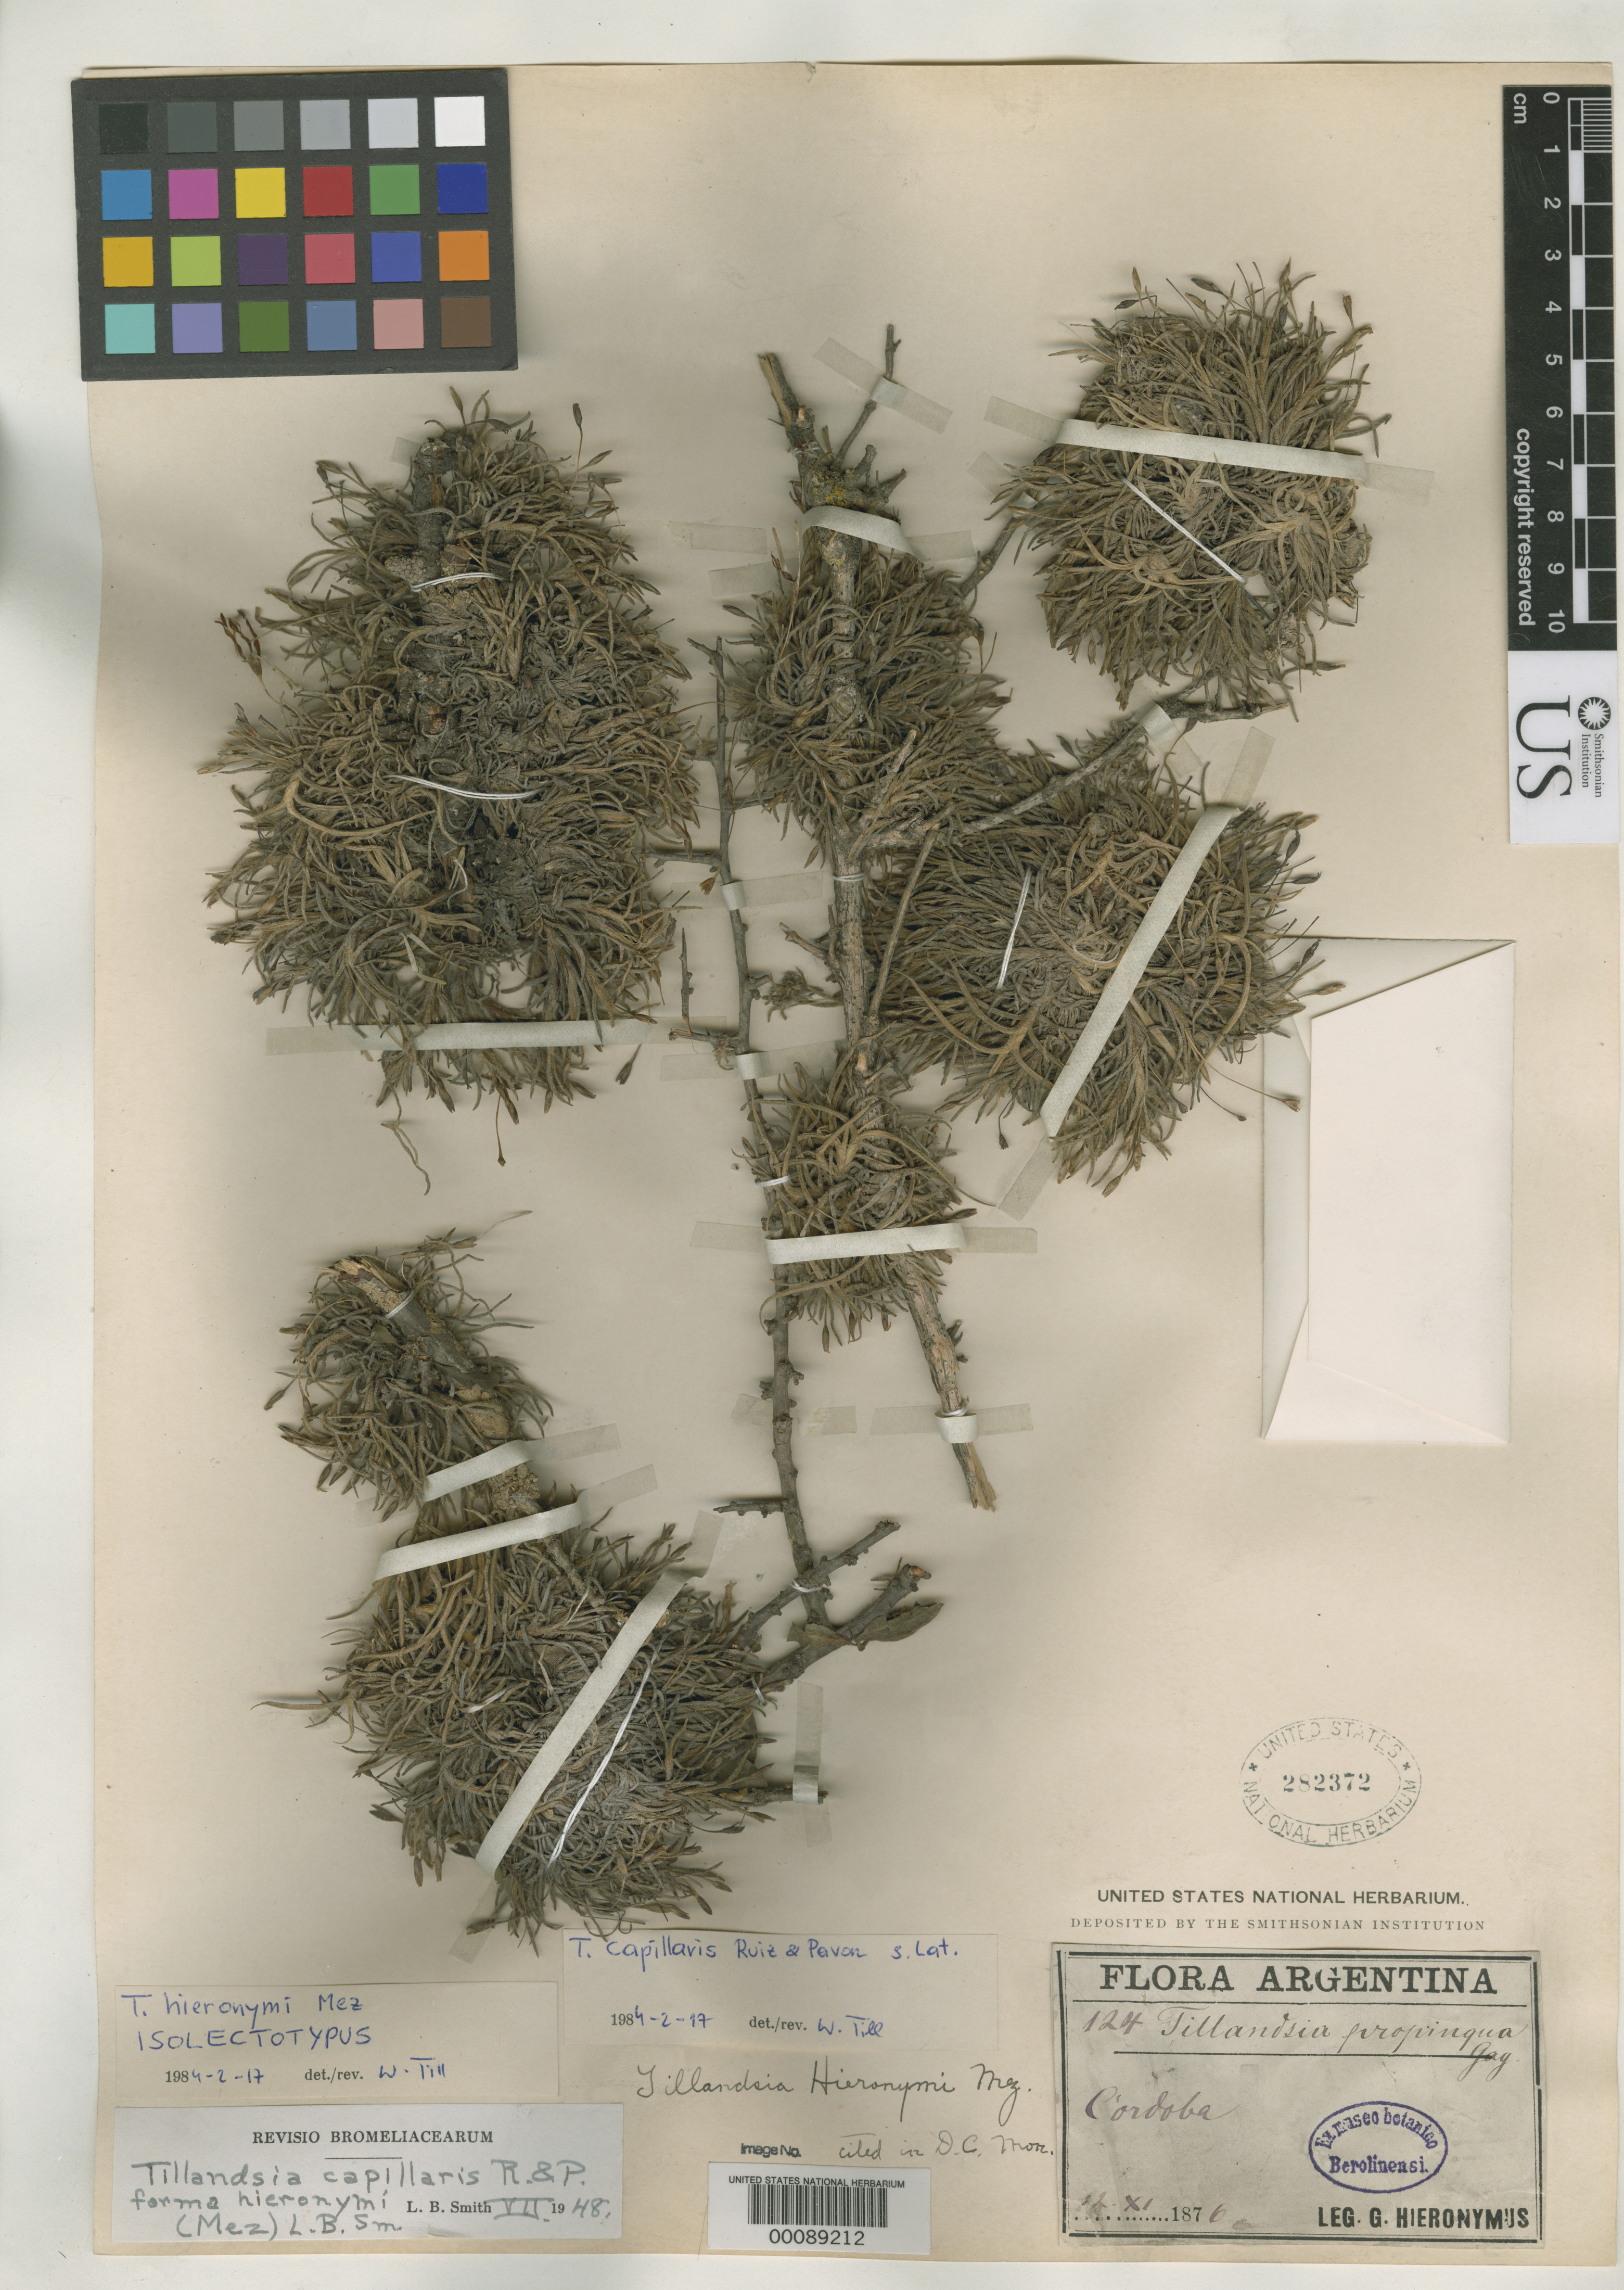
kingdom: Plantae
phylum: Tracheophyta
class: Liliopsida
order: Poales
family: Bromeliaceae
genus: Tillandsia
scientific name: Tillandsia hieronymi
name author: Mez in A. DC.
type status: Syntype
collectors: G. H. Hieronymus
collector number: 124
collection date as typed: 12 Nov 1876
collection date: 1876-11-12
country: Argentina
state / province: Córdoba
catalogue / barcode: US 282372